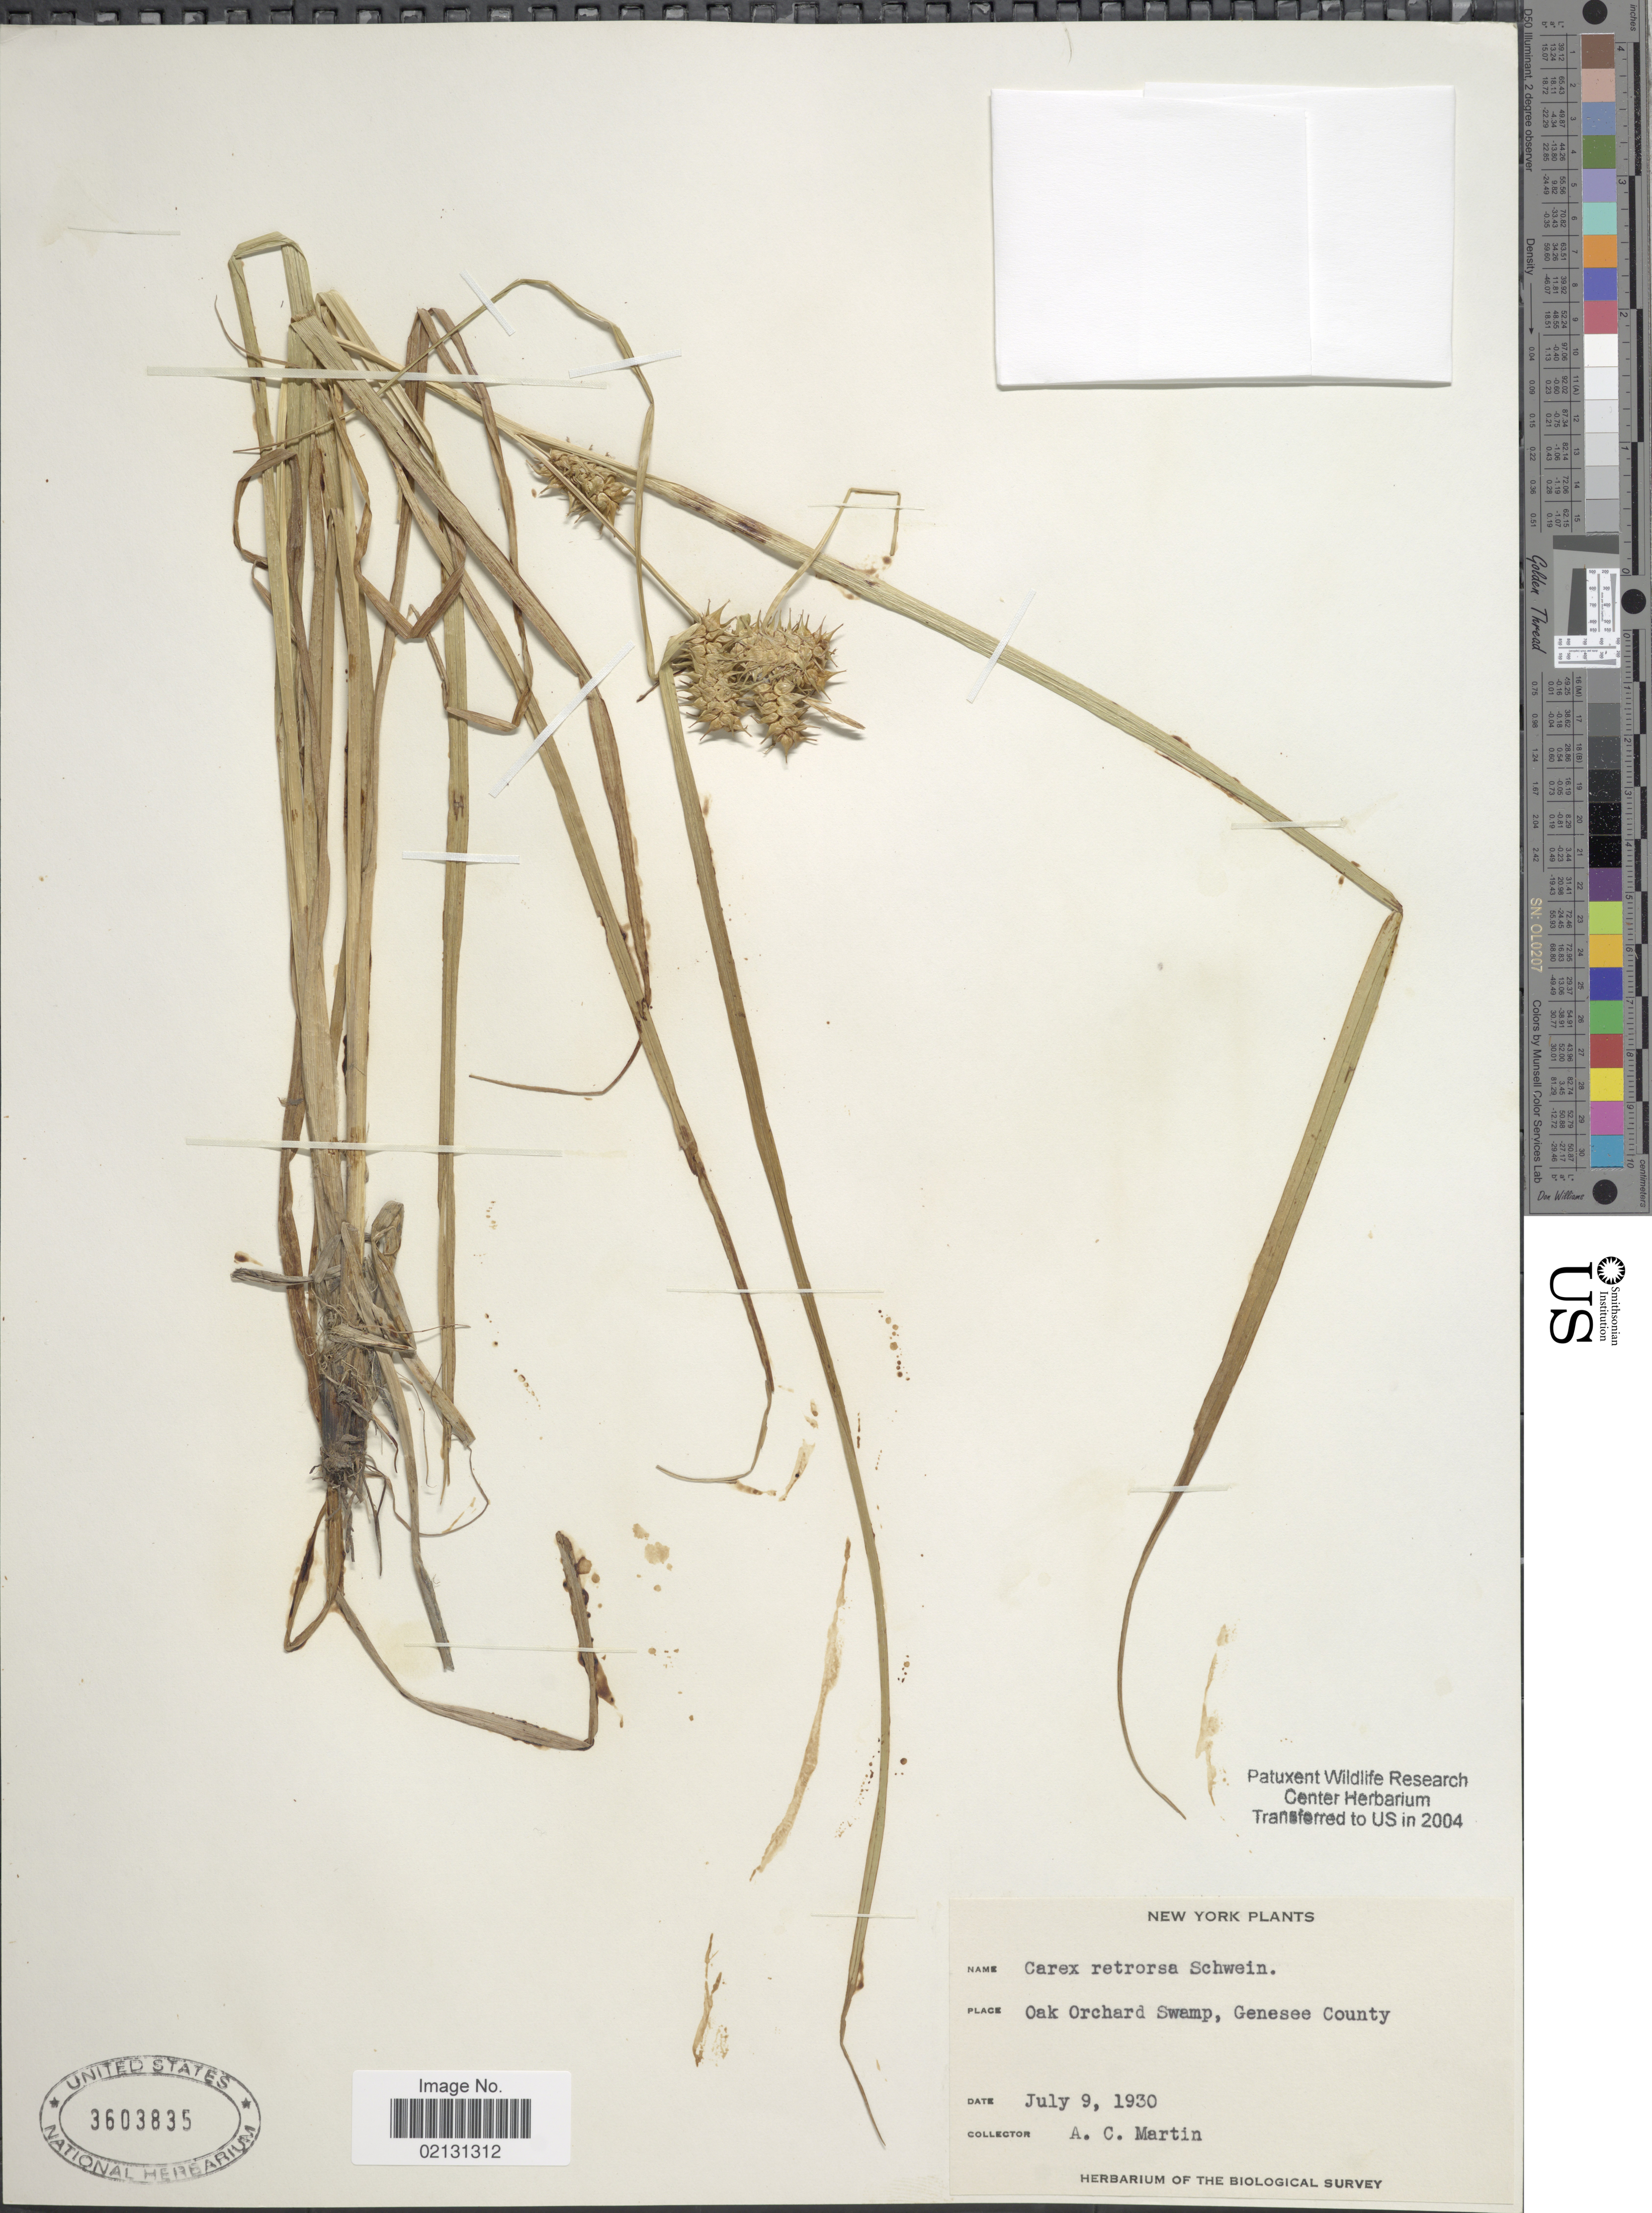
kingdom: Plantae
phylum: Tracheophyta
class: Liliopsida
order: Poales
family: Cyperaceae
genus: Carex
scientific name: Carex retrorsa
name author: Schwein.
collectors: A. C. Martin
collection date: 1930-07-09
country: United States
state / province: New York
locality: Oak Orchard Swamp, Genesee County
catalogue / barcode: US 3603835